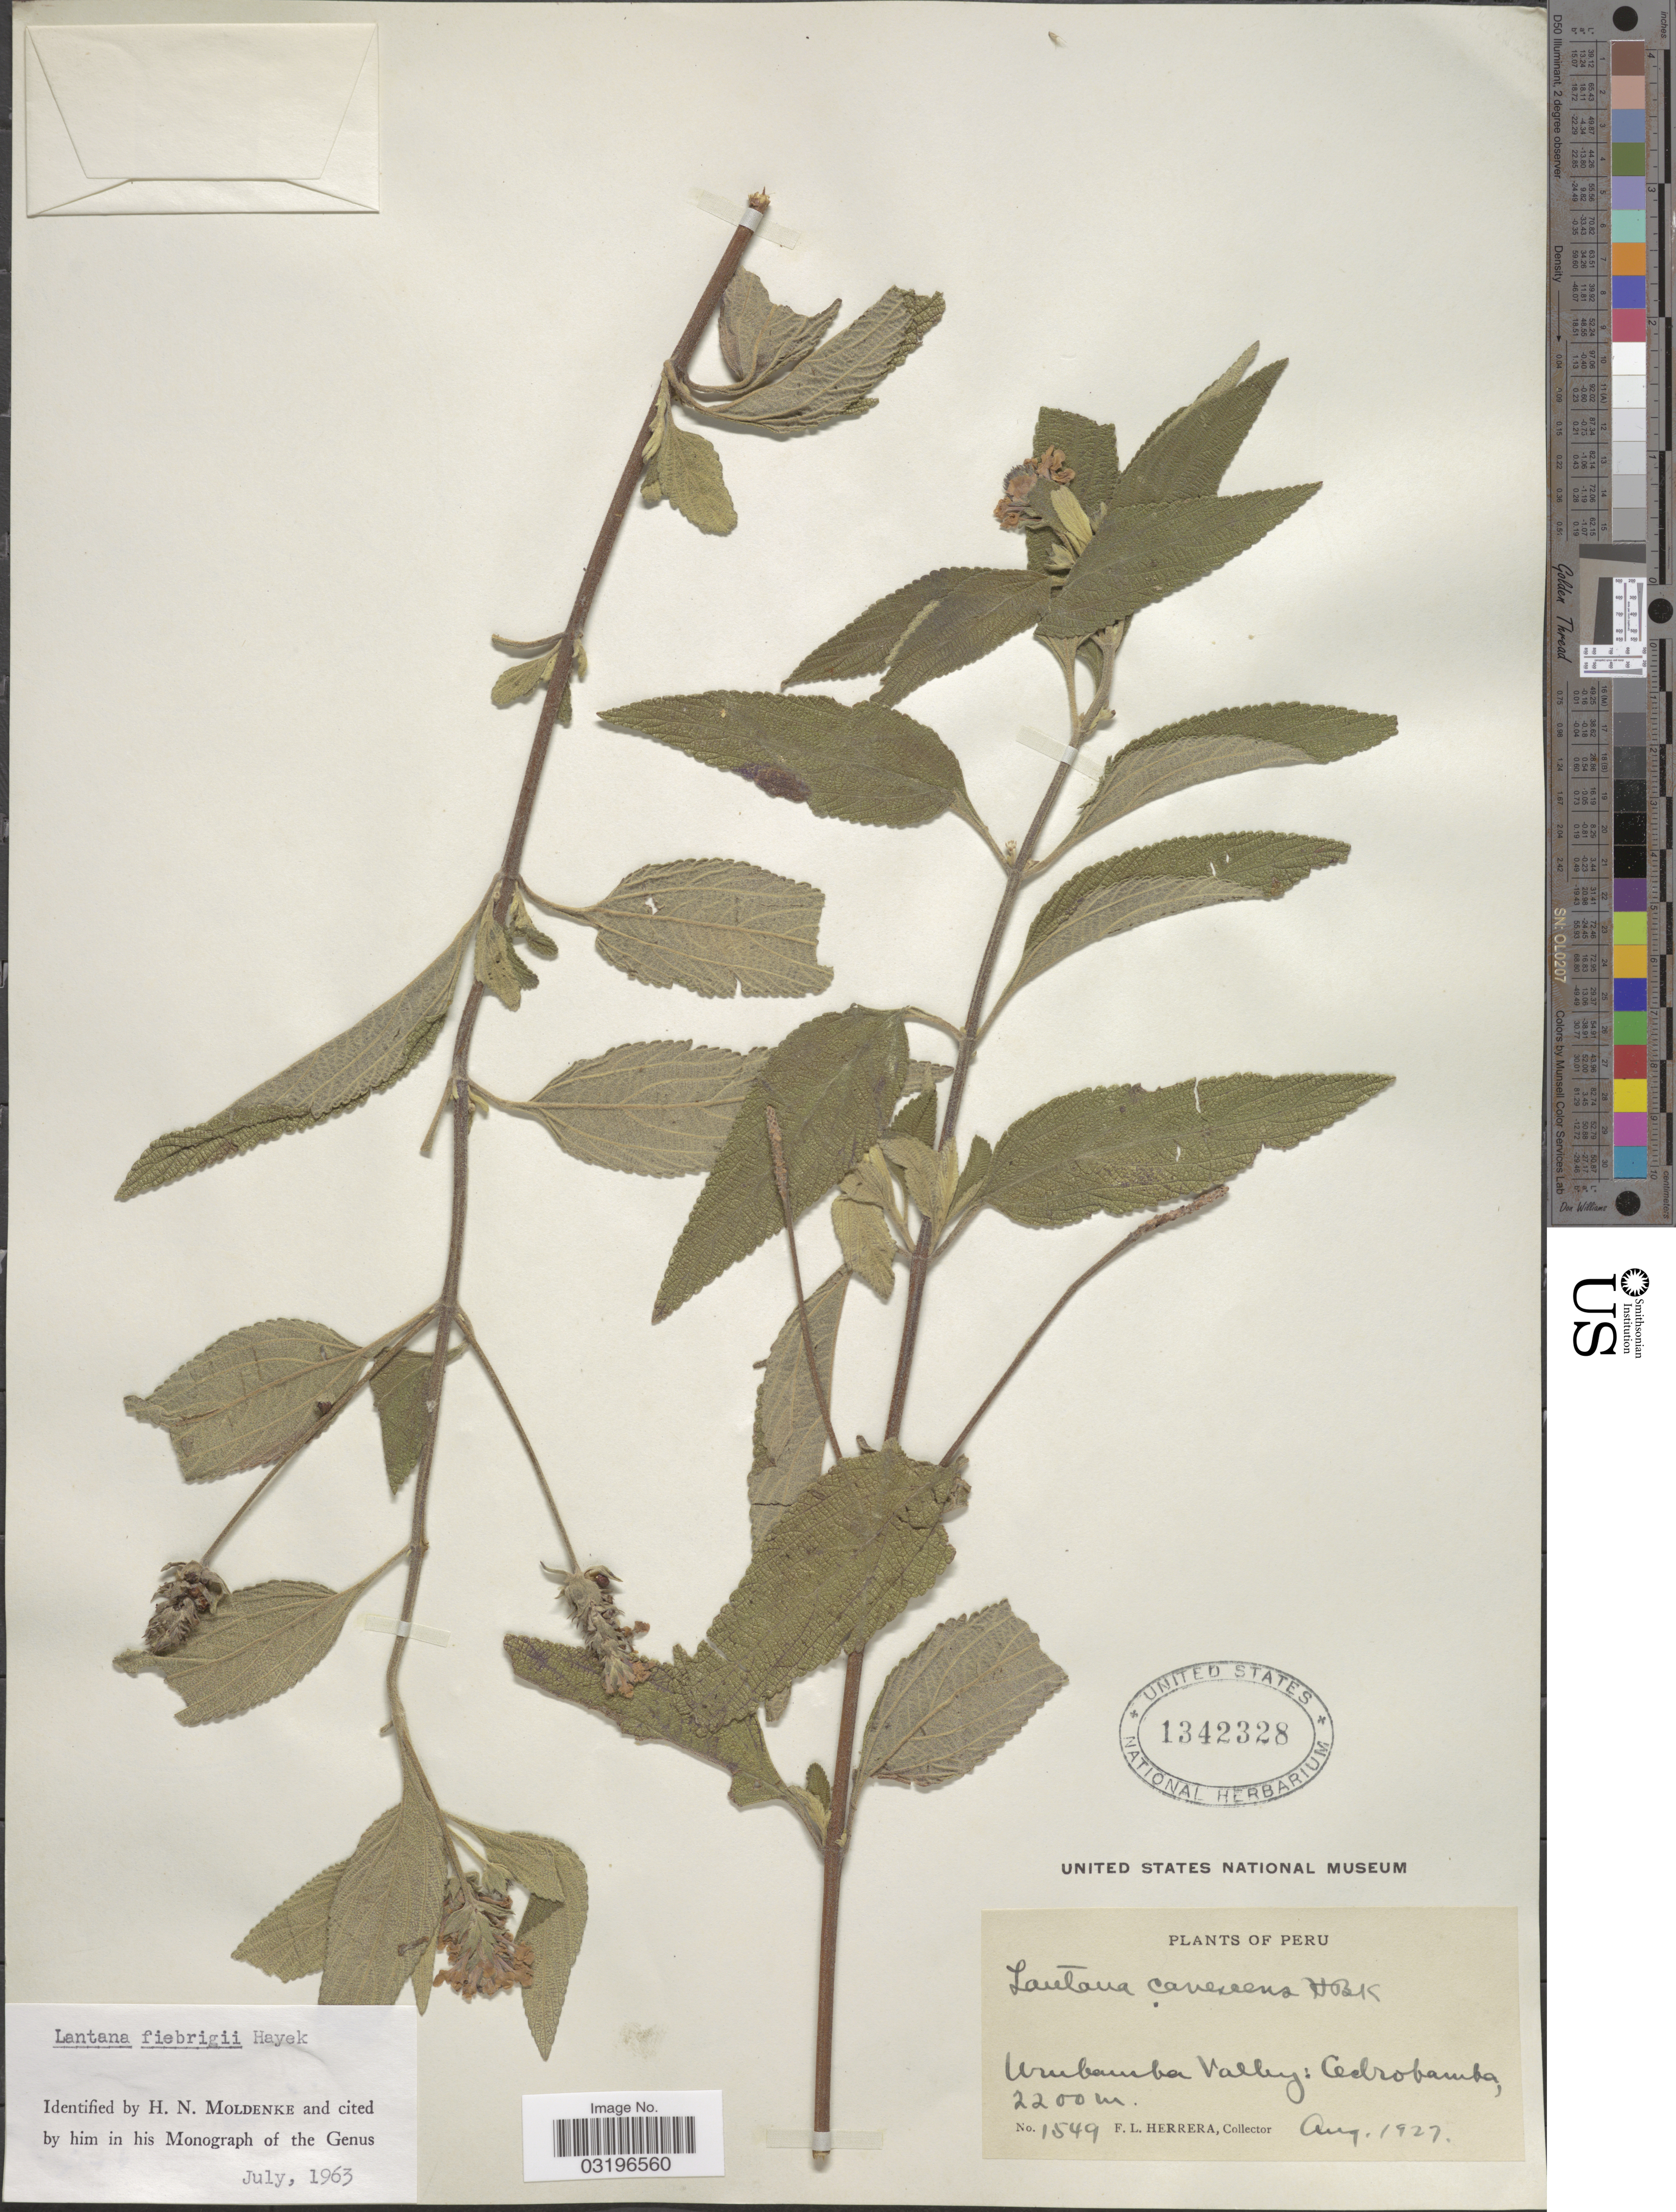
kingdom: Plantae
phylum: Tracheophyta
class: Magnoliopsida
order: Lamiales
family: Verbenaceae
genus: Lantana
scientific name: Lantana fiebrigii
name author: Hayek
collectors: F. L. Herrera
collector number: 1549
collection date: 1927-08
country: Peru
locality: Urubamba Valley: Cedrobamba.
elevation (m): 2200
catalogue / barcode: US 1342328